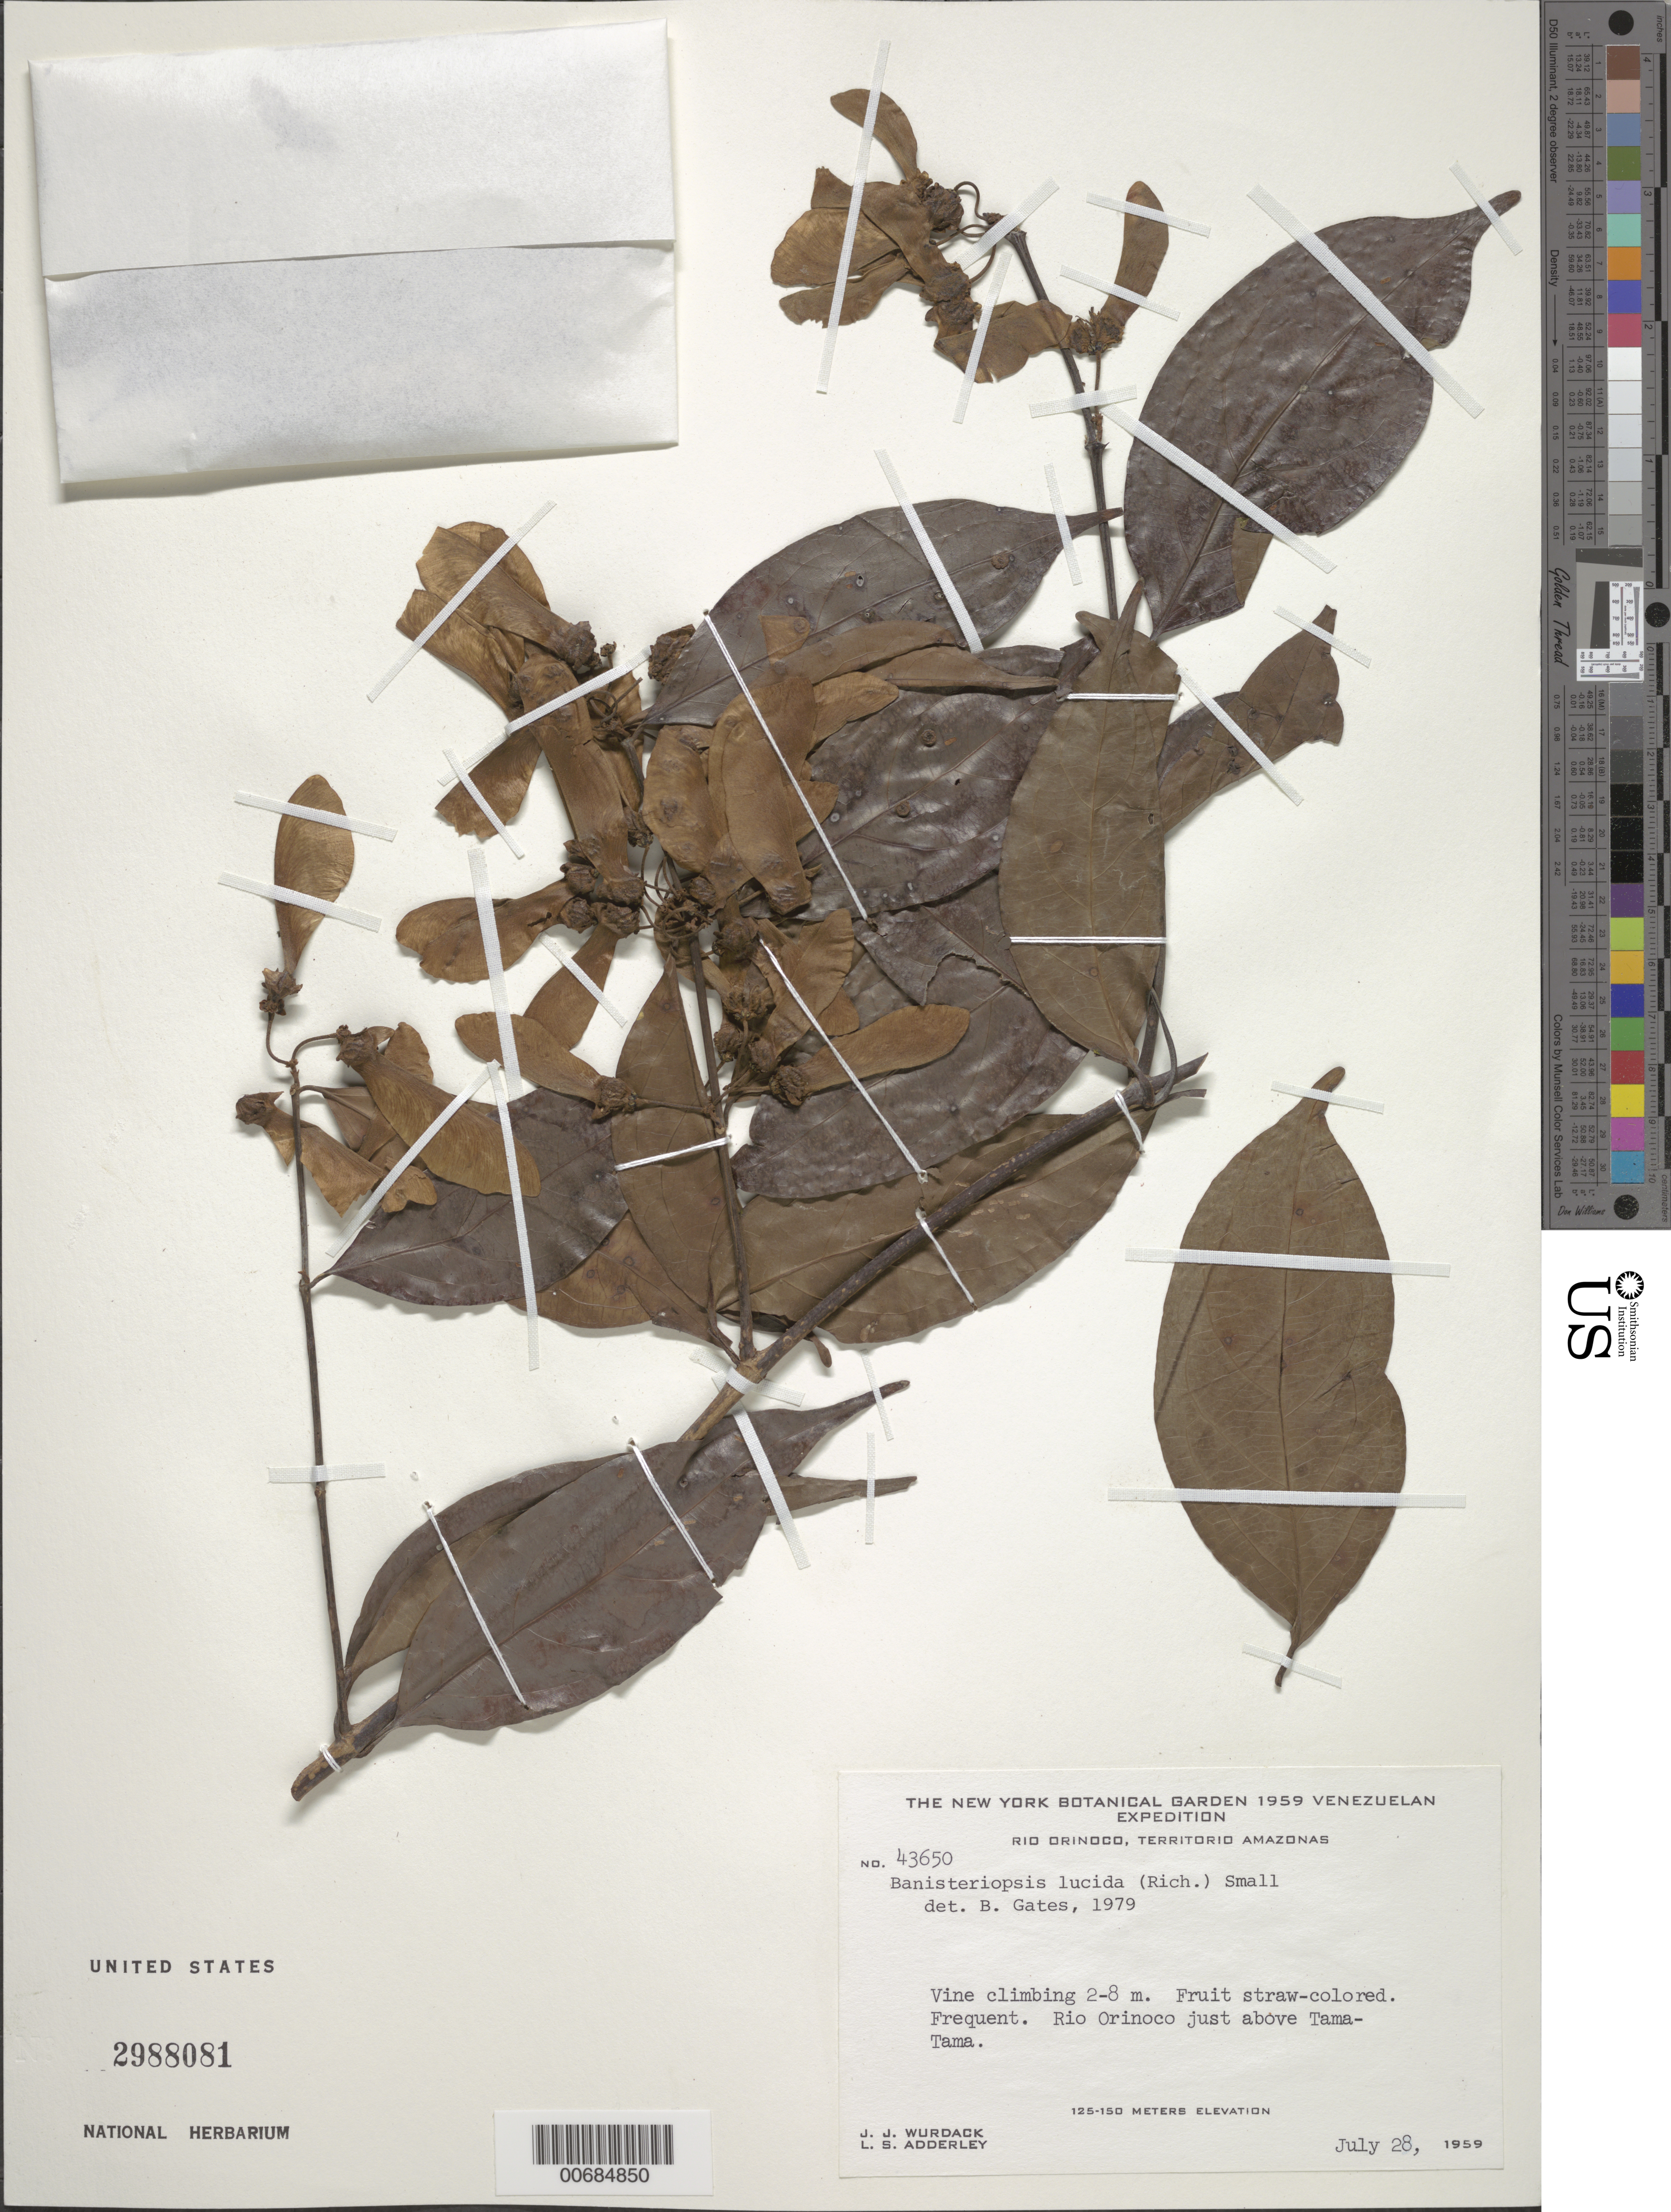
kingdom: Plantae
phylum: Tracheophyta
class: Magnoliopsida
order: Malpighiales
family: Malpighiaceae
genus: Banisteriopsis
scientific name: Banisteriopsis lucida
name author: (Rich.) Small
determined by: Gates, B.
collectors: J. J. Wurdack & L. S. Adderley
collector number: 43650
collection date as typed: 28-Jul-59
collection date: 1959-07-28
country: Venezuela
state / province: Amazonas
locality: Río Orinoco, Tama-Tama, just above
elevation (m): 125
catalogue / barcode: US 2988081